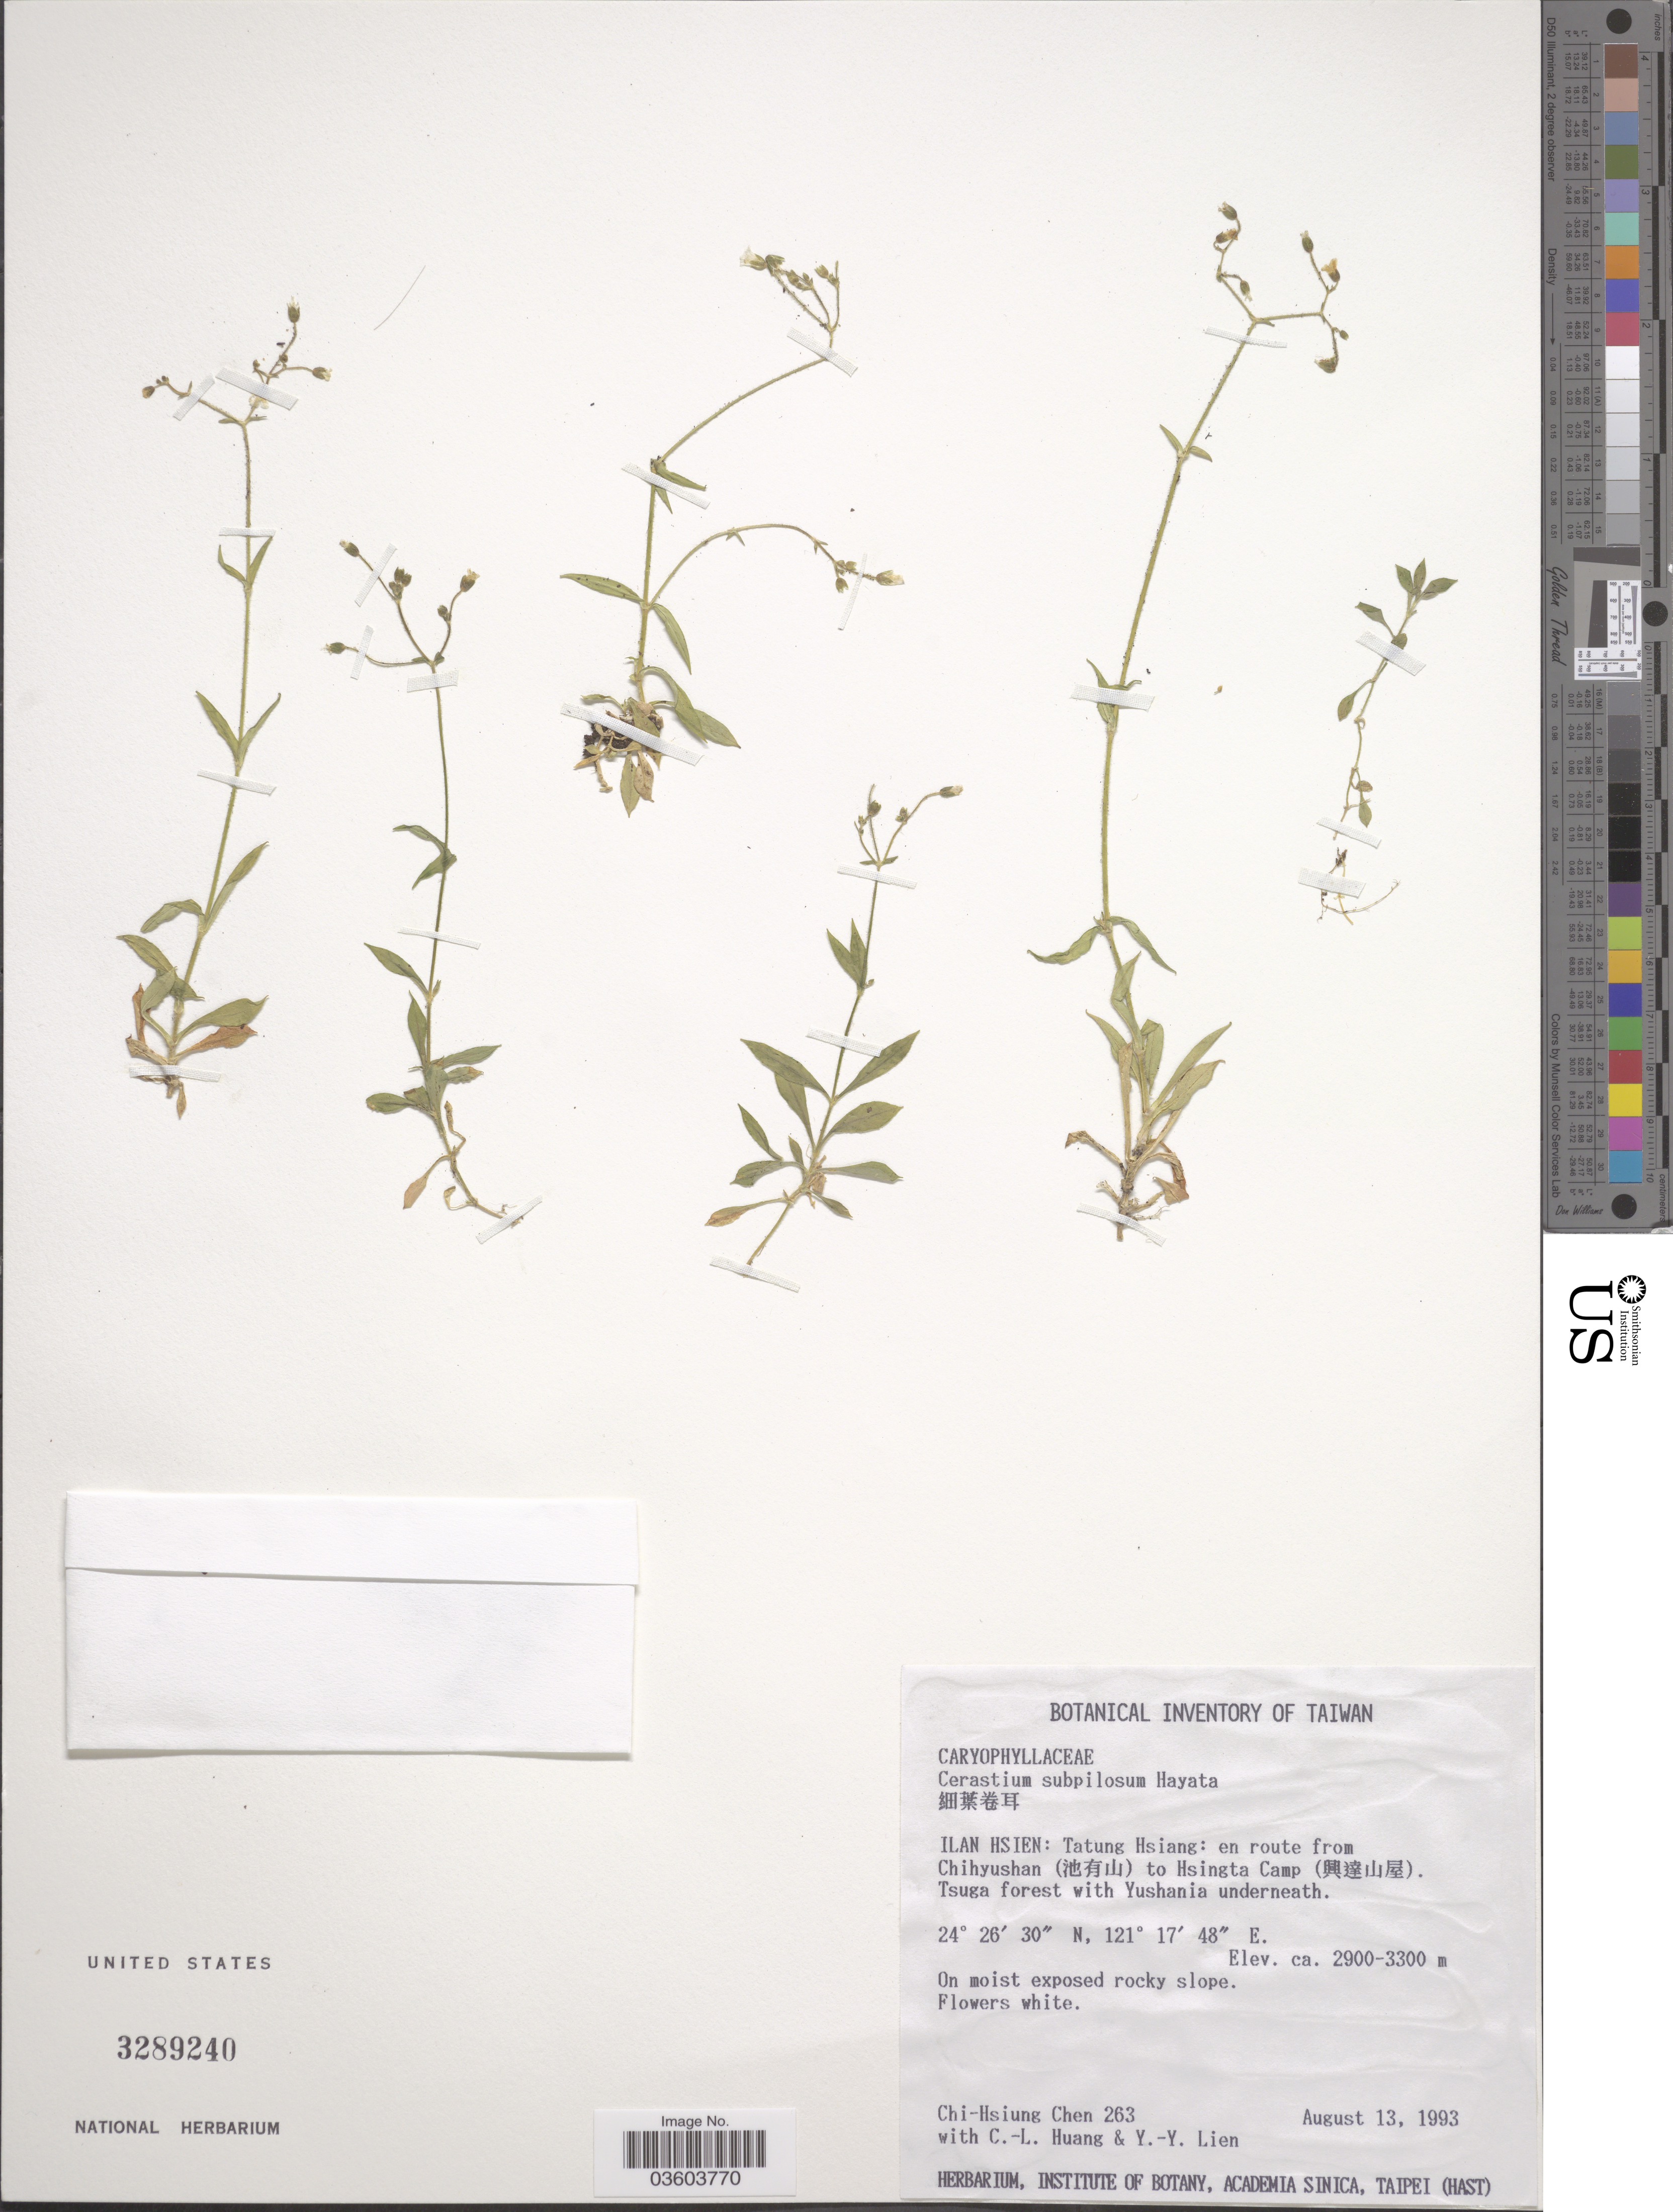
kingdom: Plantae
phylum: Tracheophyta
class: Magnoliopsida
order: Caryophyllales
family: Caryophyllaceae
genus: Cerastium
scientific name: Cerastium subpilosum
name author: Hayata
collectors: C.-H. Chen, C.-L. Huang & Y. Y. Lien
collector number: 263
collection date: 1993-08-13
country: Taiwan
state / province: Ilan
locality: Ilan Hsien: Tatung Hsiang: en route from Chihyushan (X) to Hsingta Camp (X). Tsuga forest.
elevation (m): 2900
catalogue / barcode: US 3289240